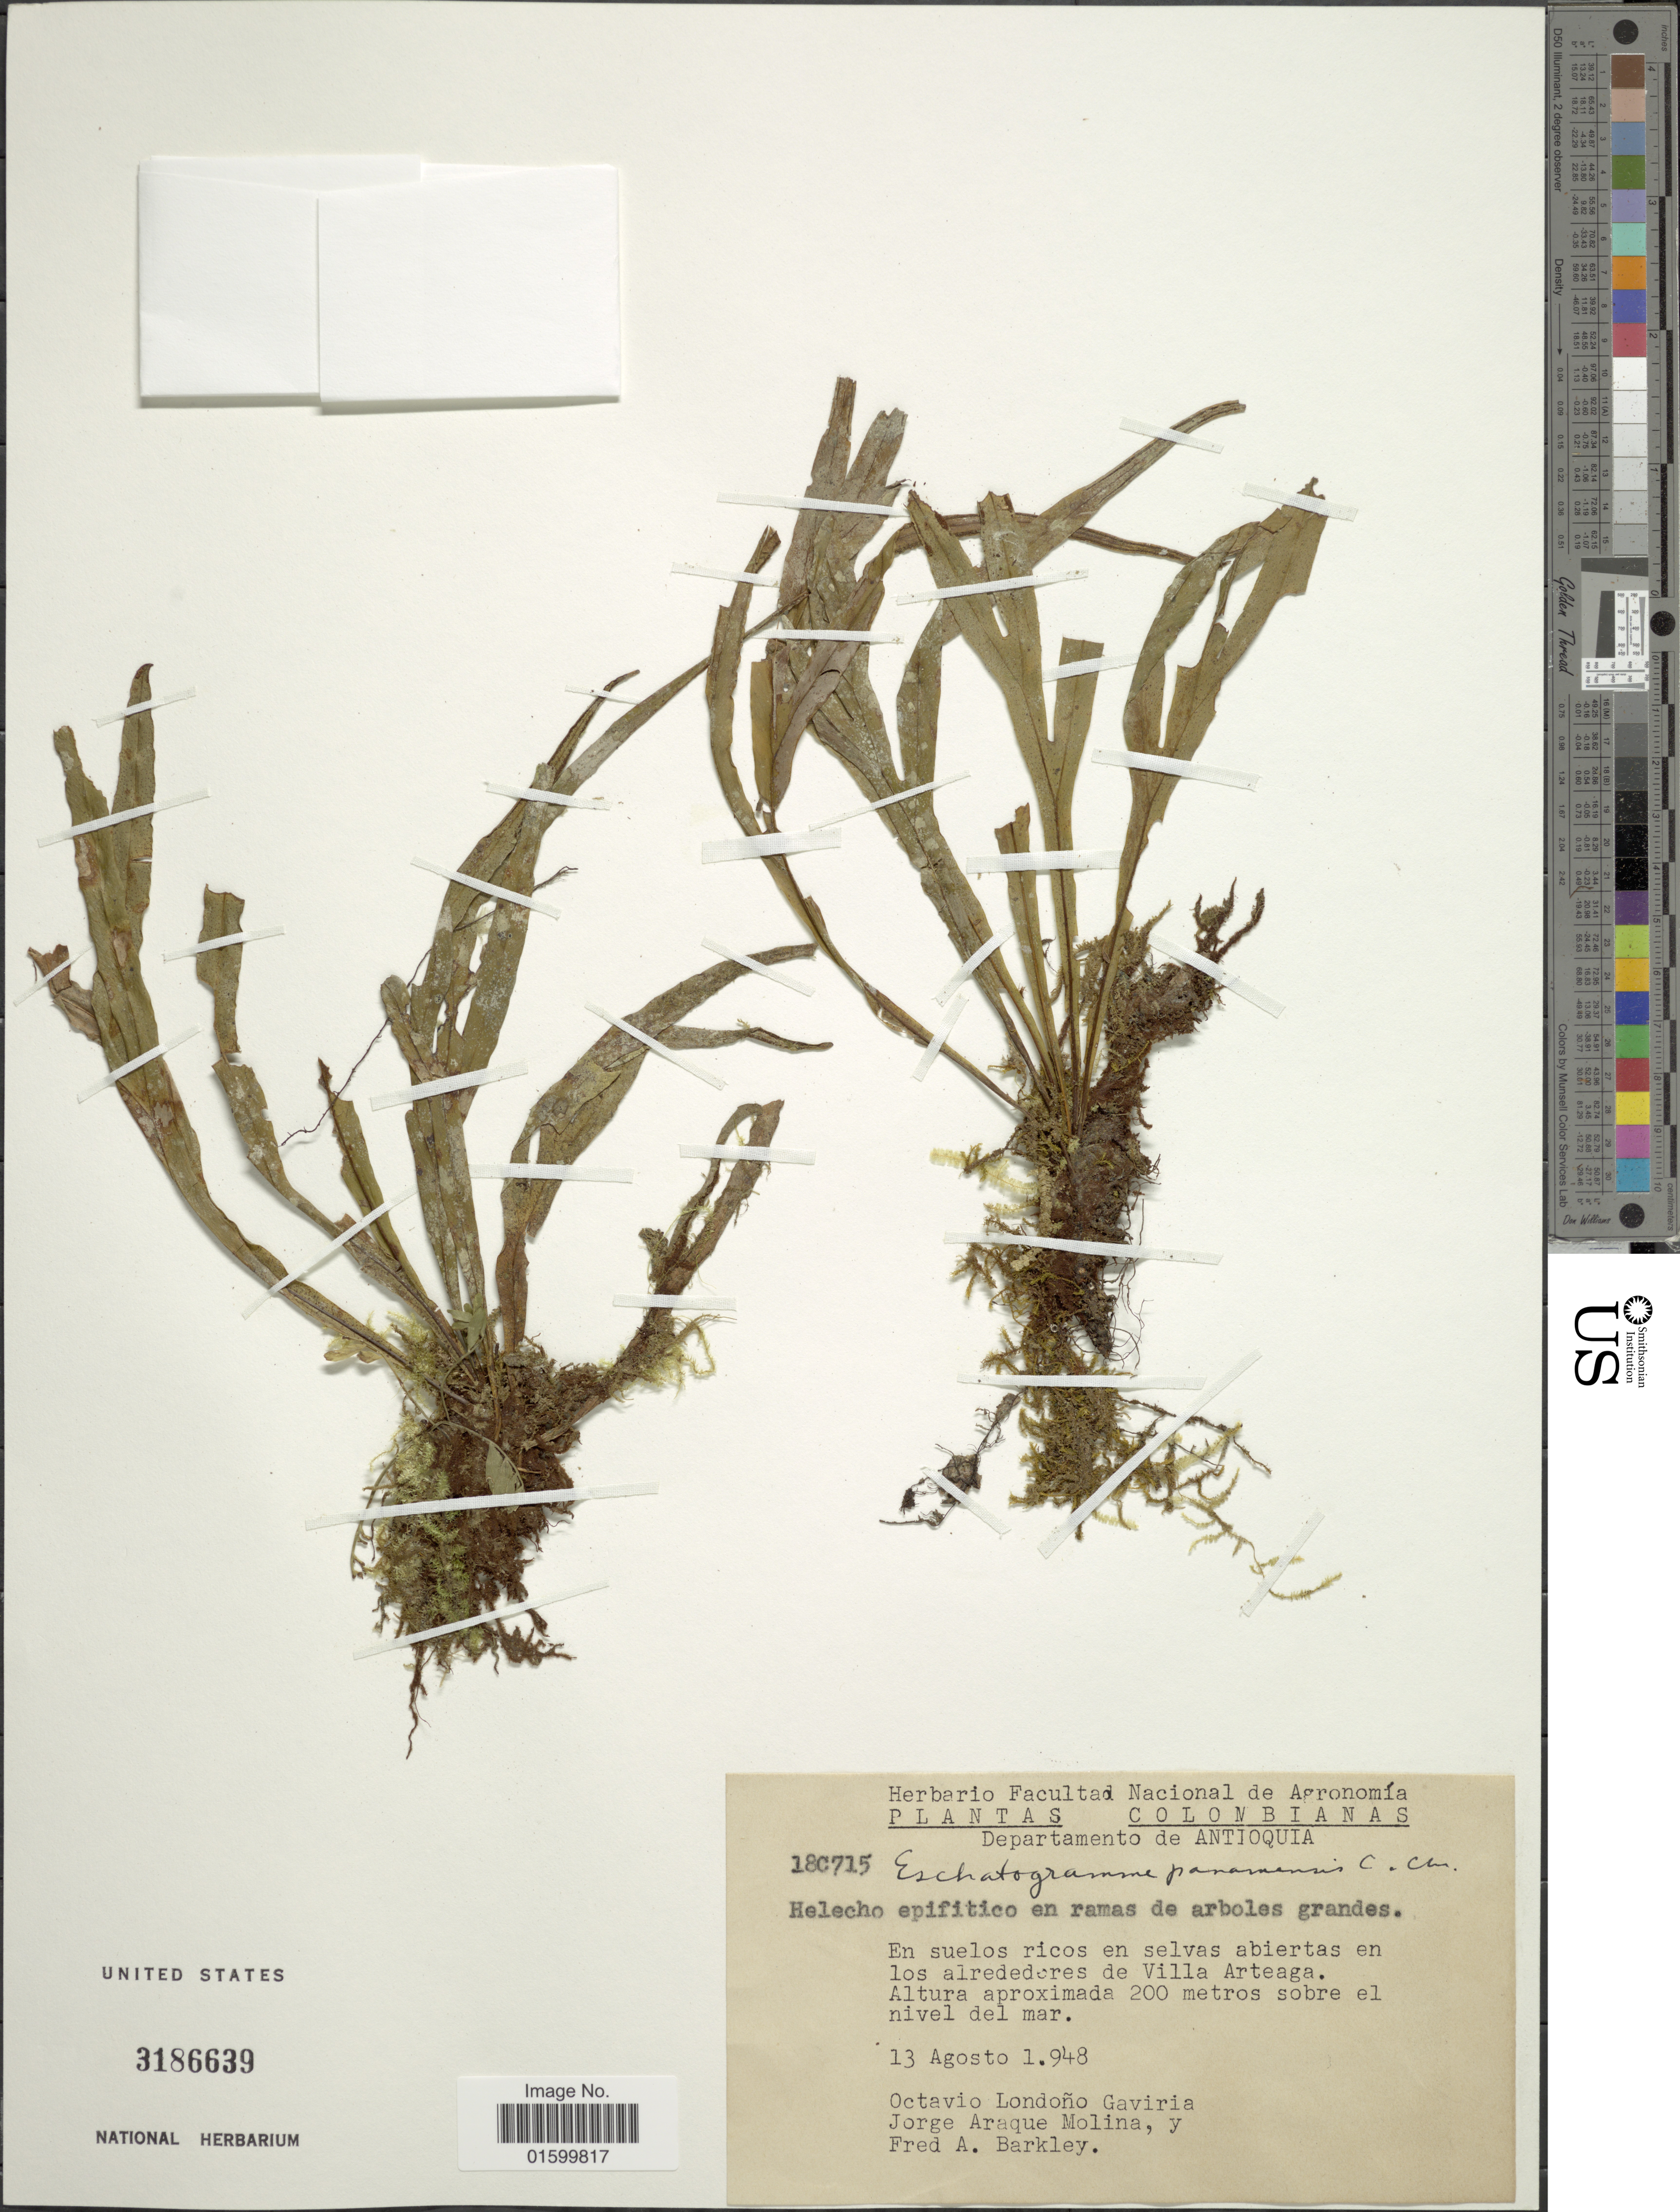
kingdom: Plantae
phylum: Tracheophyta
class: Polypodiopsida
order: Polypodiales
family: Polypodiaceae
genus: Pleopeltis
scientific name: Pleopeltis panamensis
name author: (Weath.) Pic. Serm.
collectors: O. L. Gaviria, J. A. Molina & F. A. Barkley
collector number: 180715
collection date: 1948-08-13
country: Colombia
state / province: Antioquia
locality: Departamento de Antioquia, en los alrededores de Villa Arteaga, Colombianas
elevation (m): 200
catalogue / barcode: US 3186639